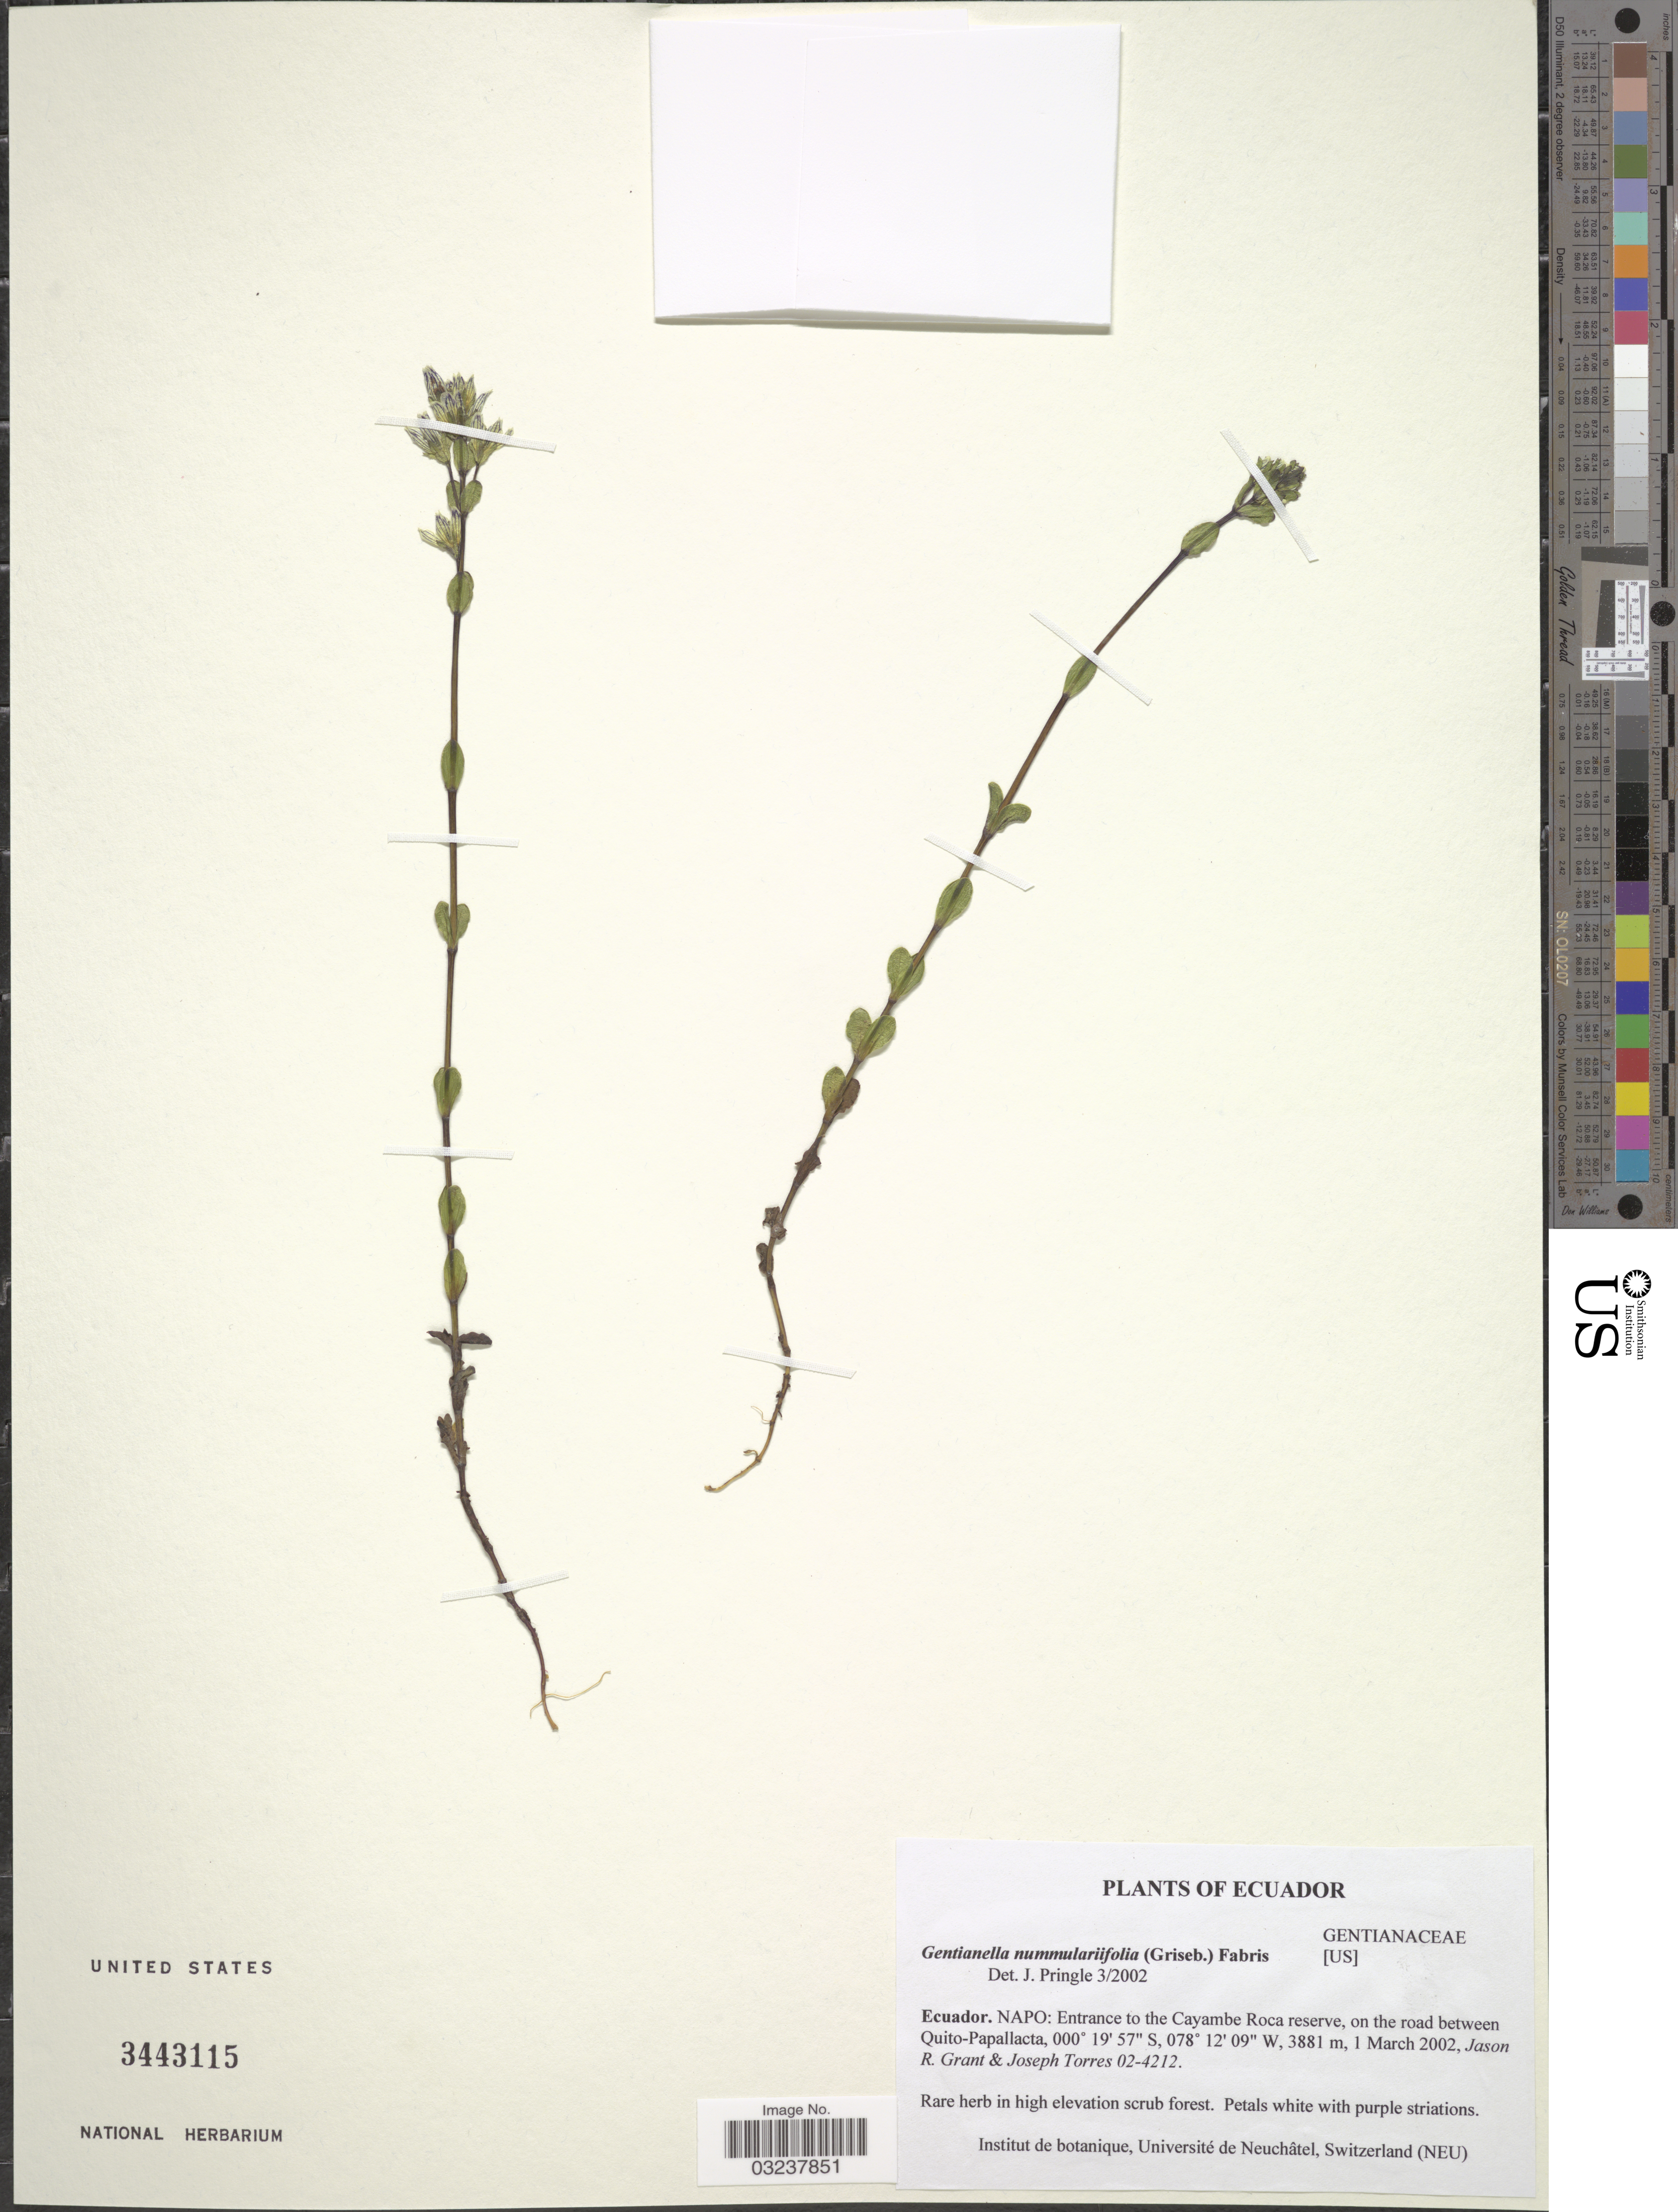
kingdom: Plantae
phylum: Tracheophyta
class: Magnoliopsida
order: Gentianales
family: Gentianaceae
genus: Gentianella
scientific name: Gentianella nummularifolia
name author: (Griseb.) Fabris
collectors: J. R. Grant & J. Torres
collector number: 02-4212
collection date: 2002-03-01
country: Ecuador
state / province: Napo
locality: Entrance to the Cayambe Roca reserve, on the road between Quito-Papallacta.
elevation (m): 3881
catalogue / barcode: US 3443115